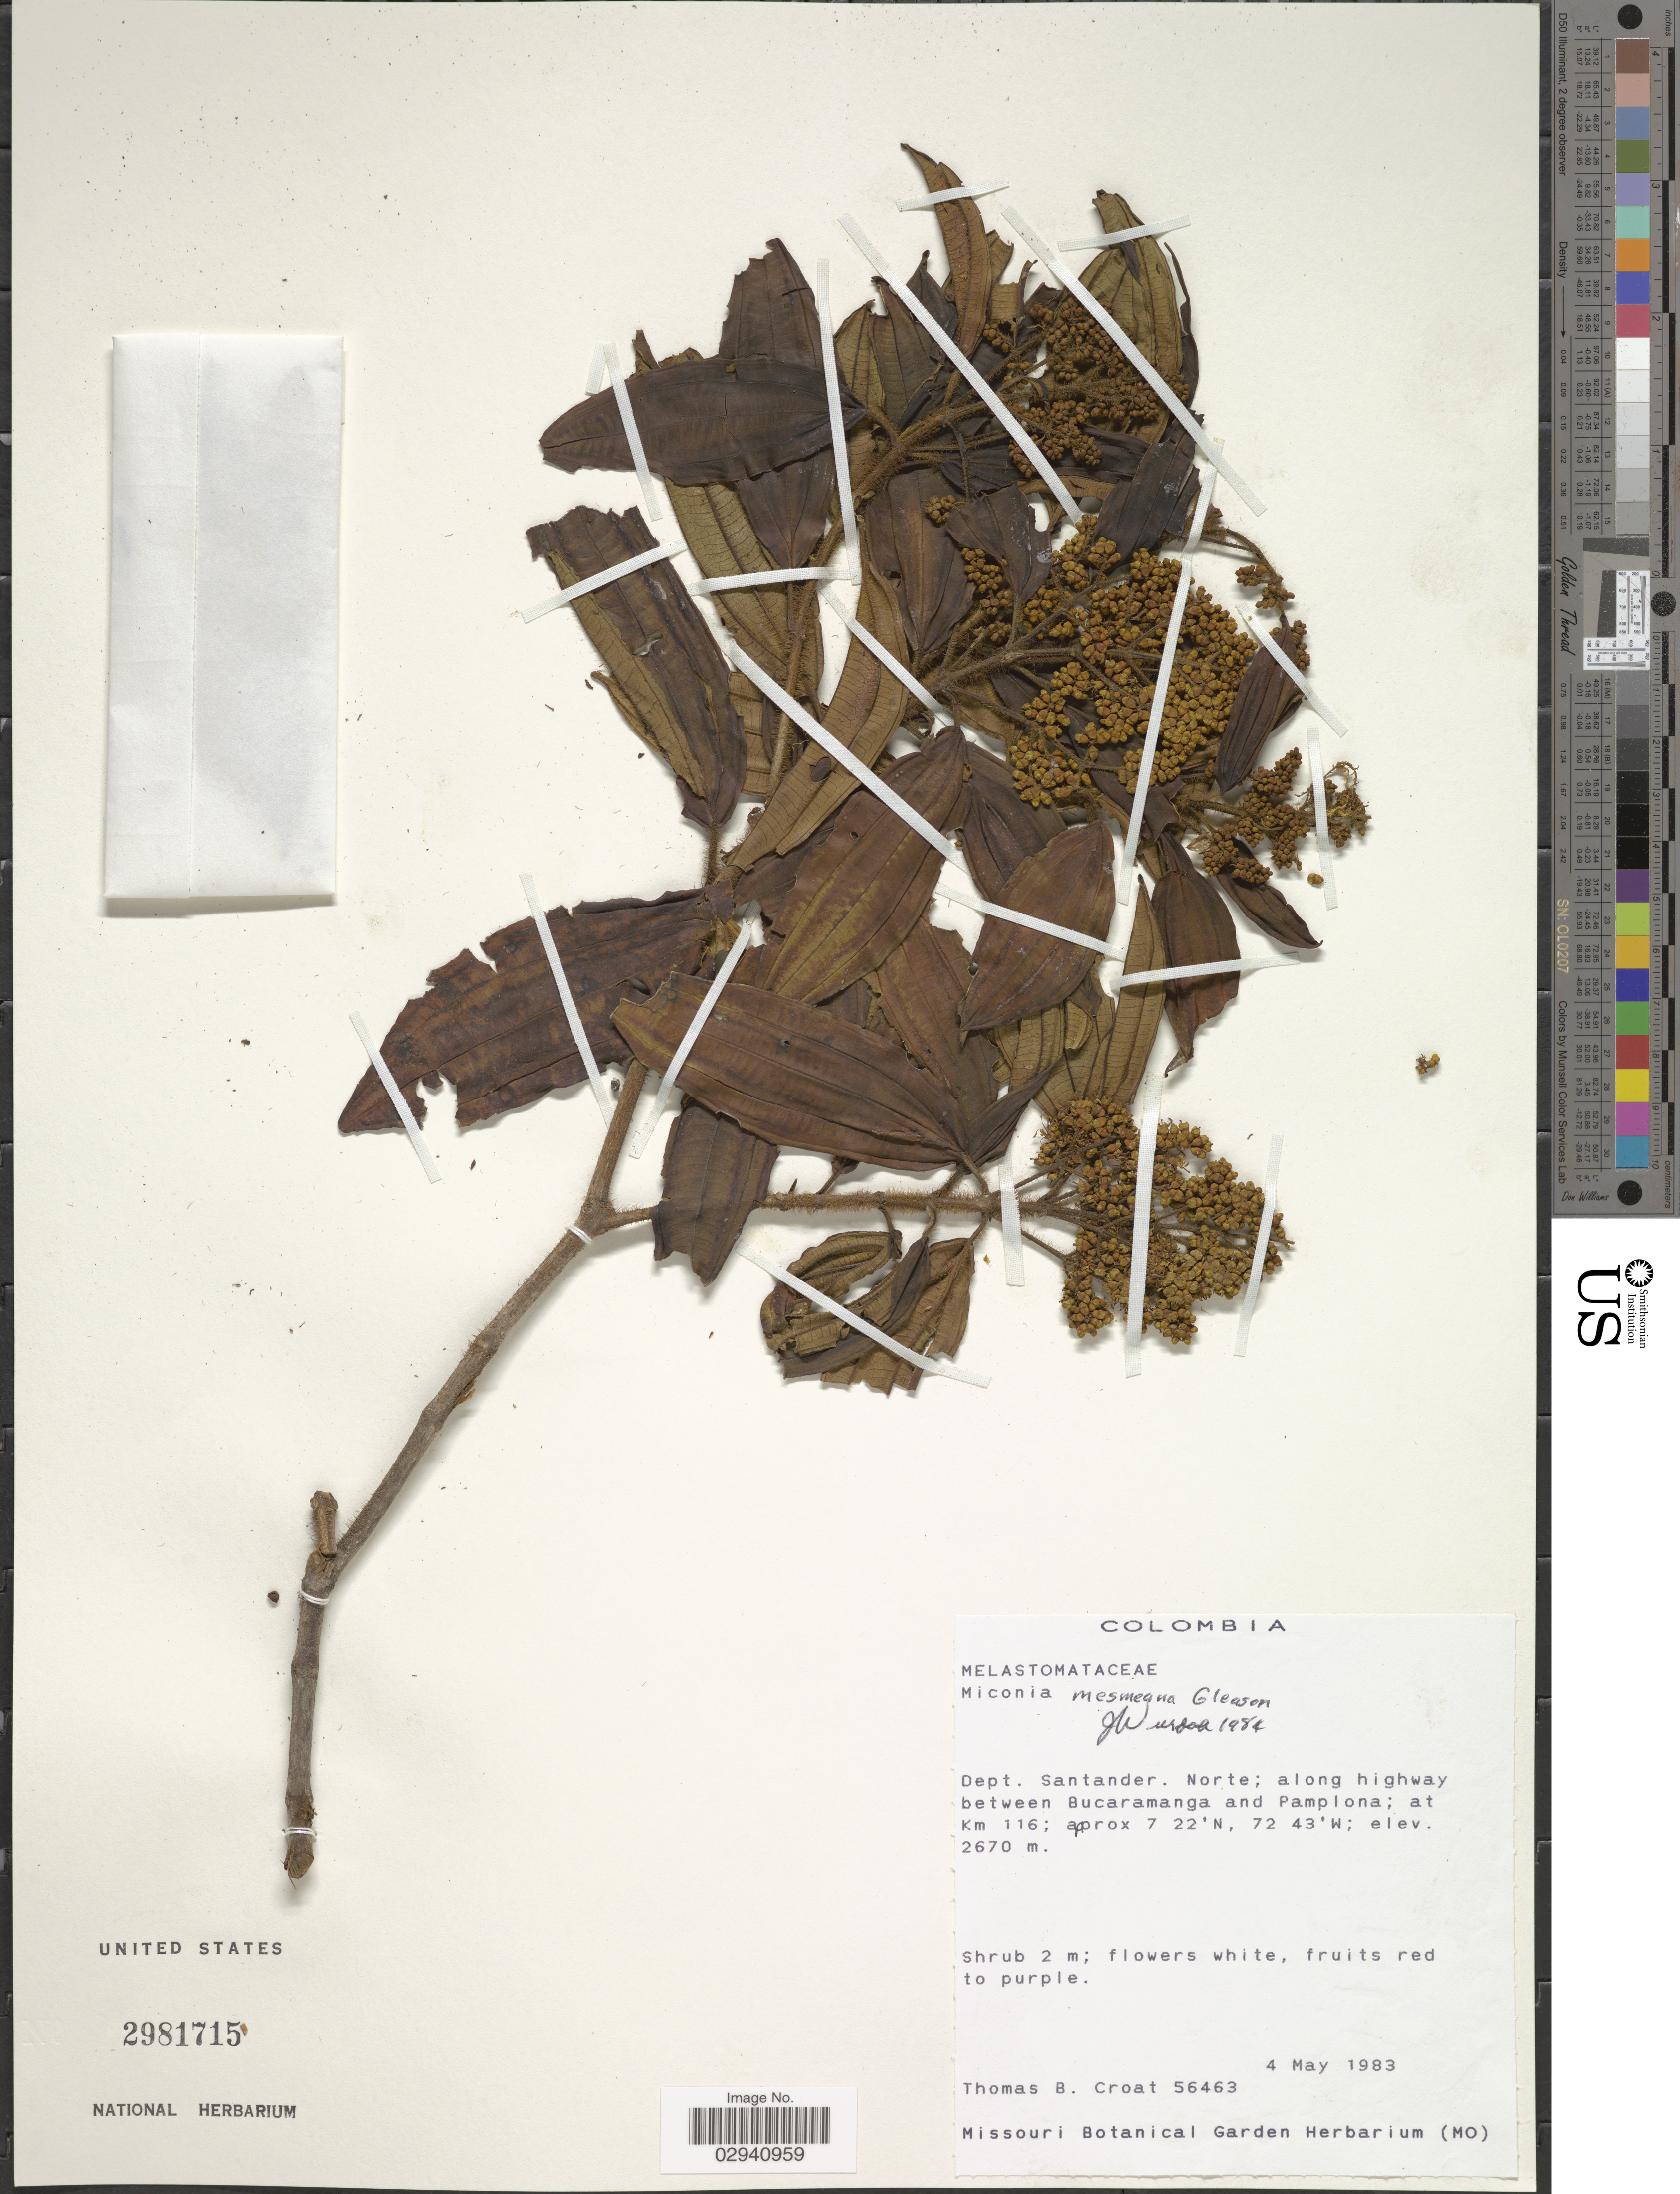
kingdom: Plantae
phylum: Tracheophyta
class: Magnoliopsida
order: Myrtales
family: Melastomataceae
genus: Miconia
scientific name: Miconia mesmeana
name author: Gleason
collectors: T. B. Croat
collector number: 56463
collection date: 1983-05-04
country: Colombia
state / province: Santander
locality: Dept. Santander. Norte; along highway between Bucaramanga and Pamplona; at Km 116.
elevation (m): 2670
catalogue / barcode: US 2981715